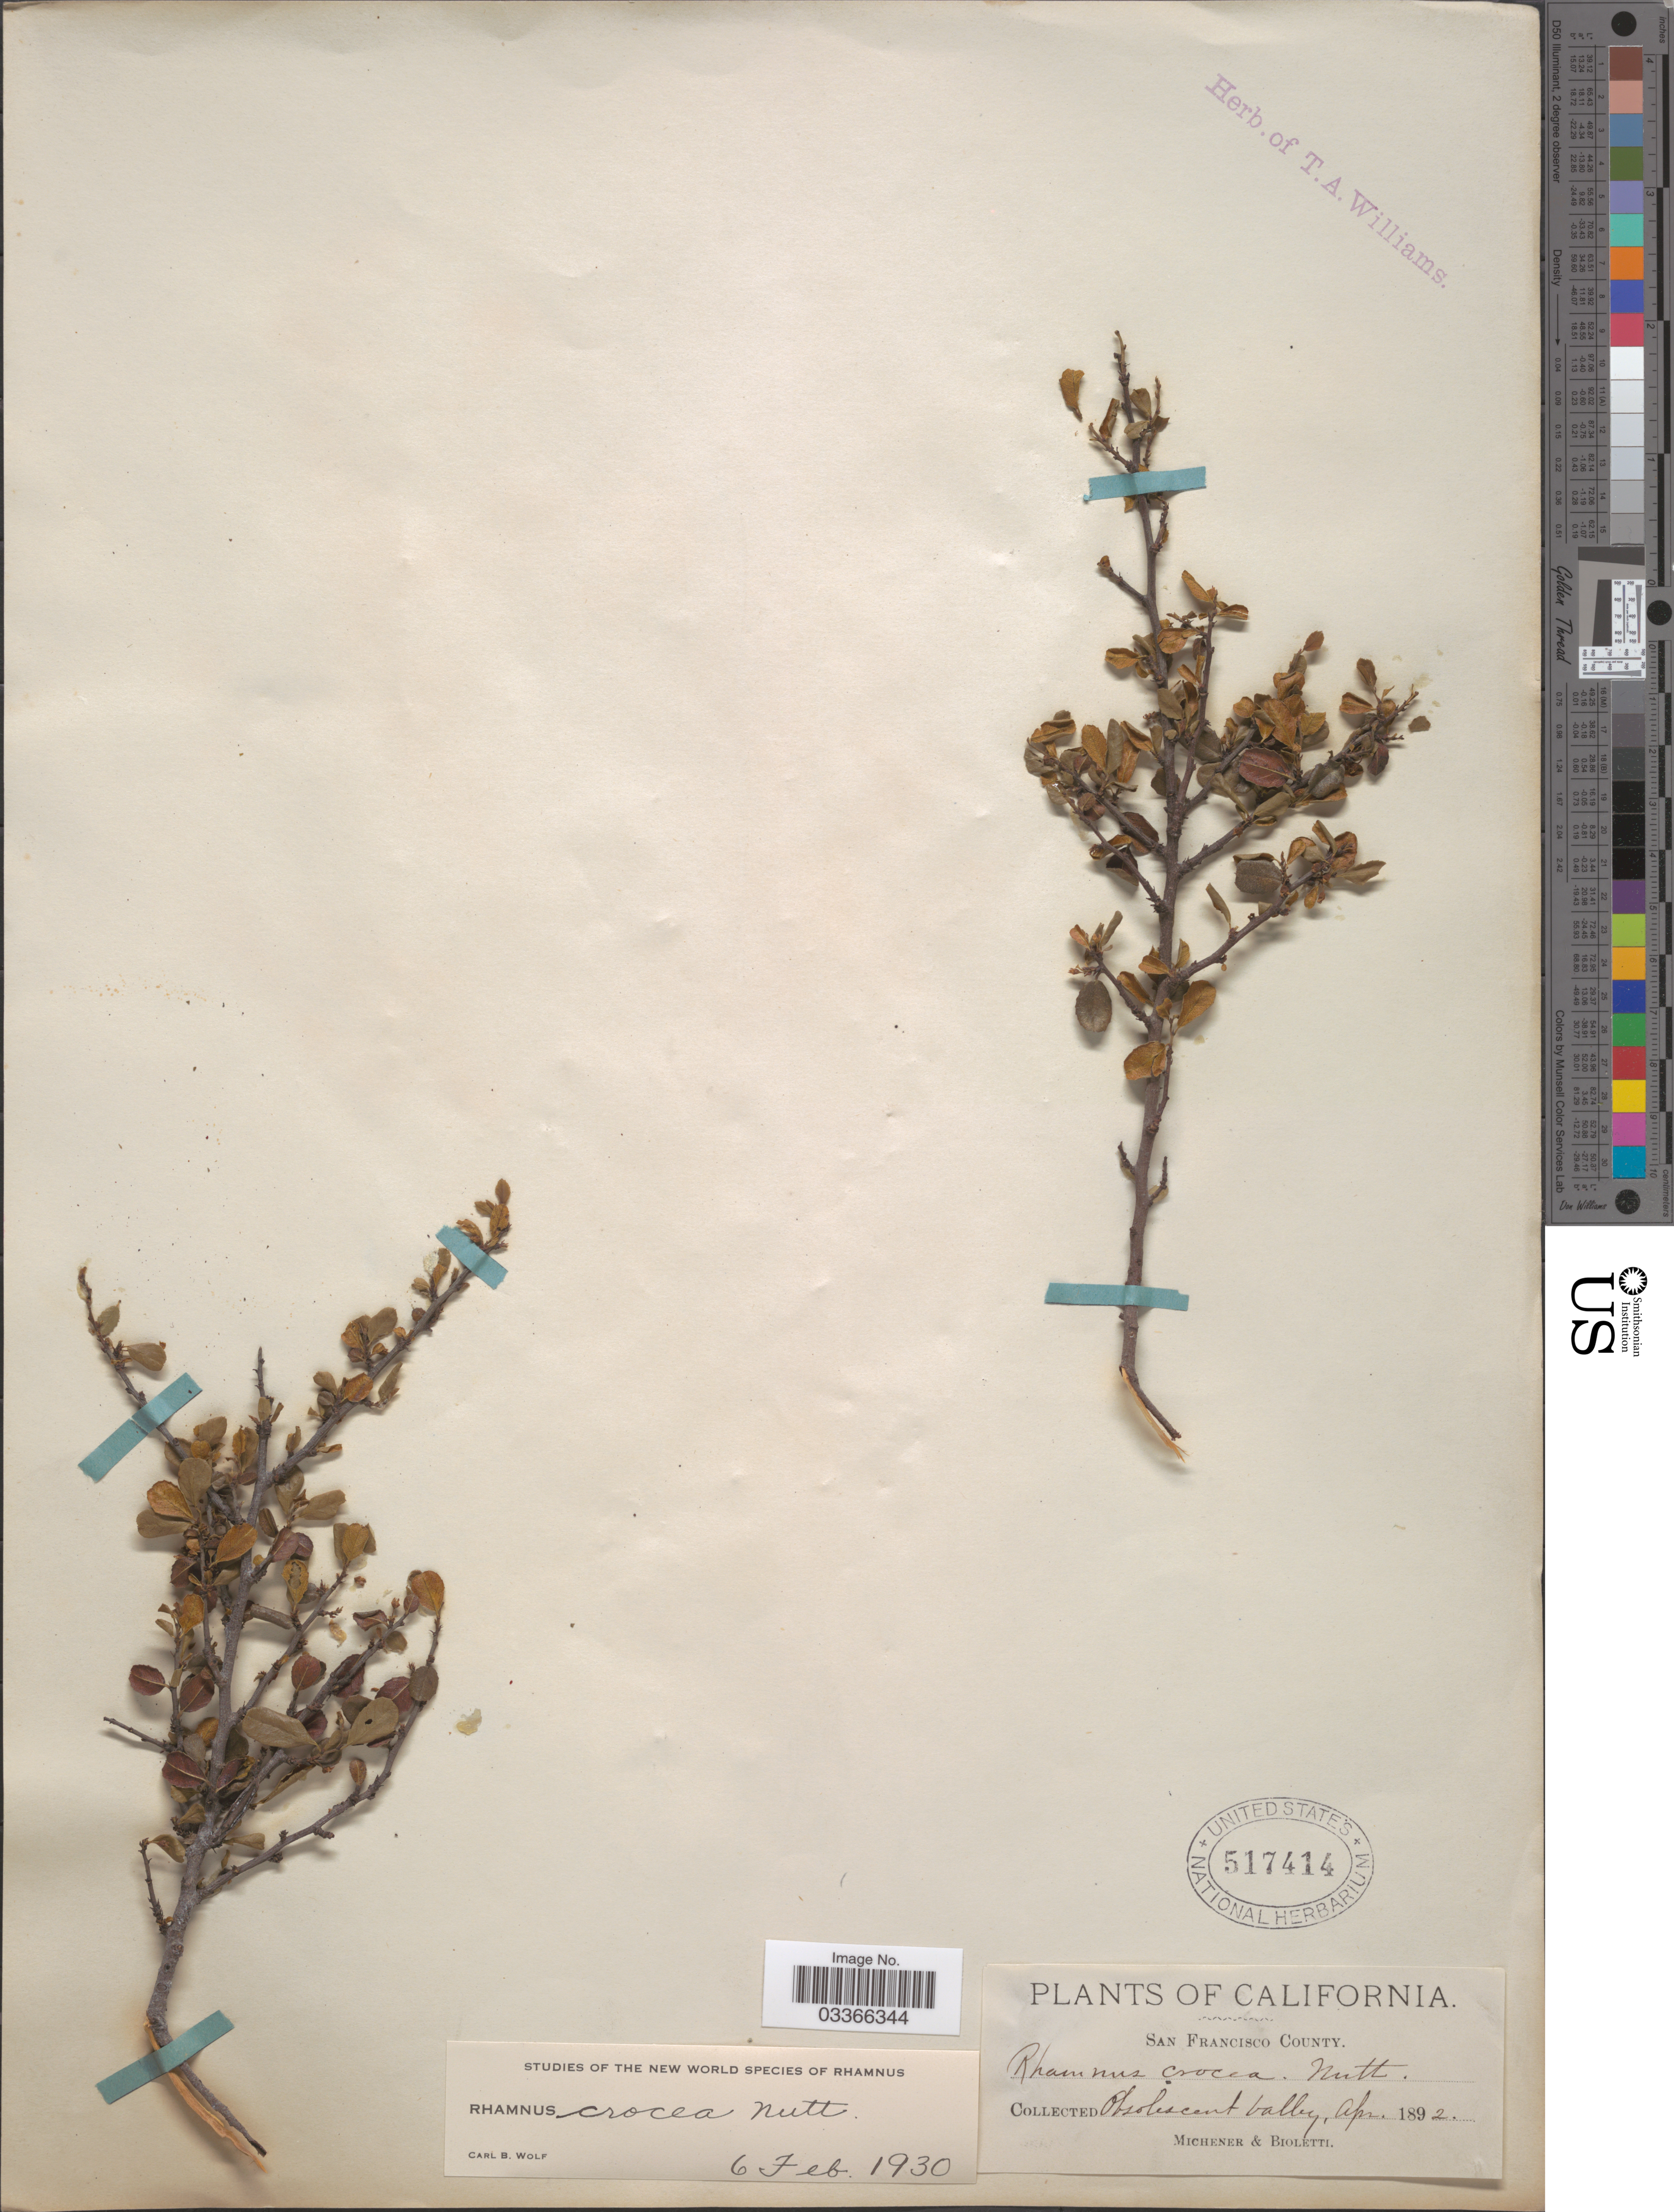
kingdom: Plantae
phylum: Tracheophyta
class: Magnoliopsida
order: Rosales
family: Rhamnaceae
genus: Rhamnus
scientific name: Rhamnus crocea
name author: Nutt.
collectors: -. Michener & -- Bioletti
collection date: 1892-04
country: United States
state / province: California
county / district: San Francisco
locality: San Francisco County. Obsolescent Valley.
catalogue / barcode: US 517414